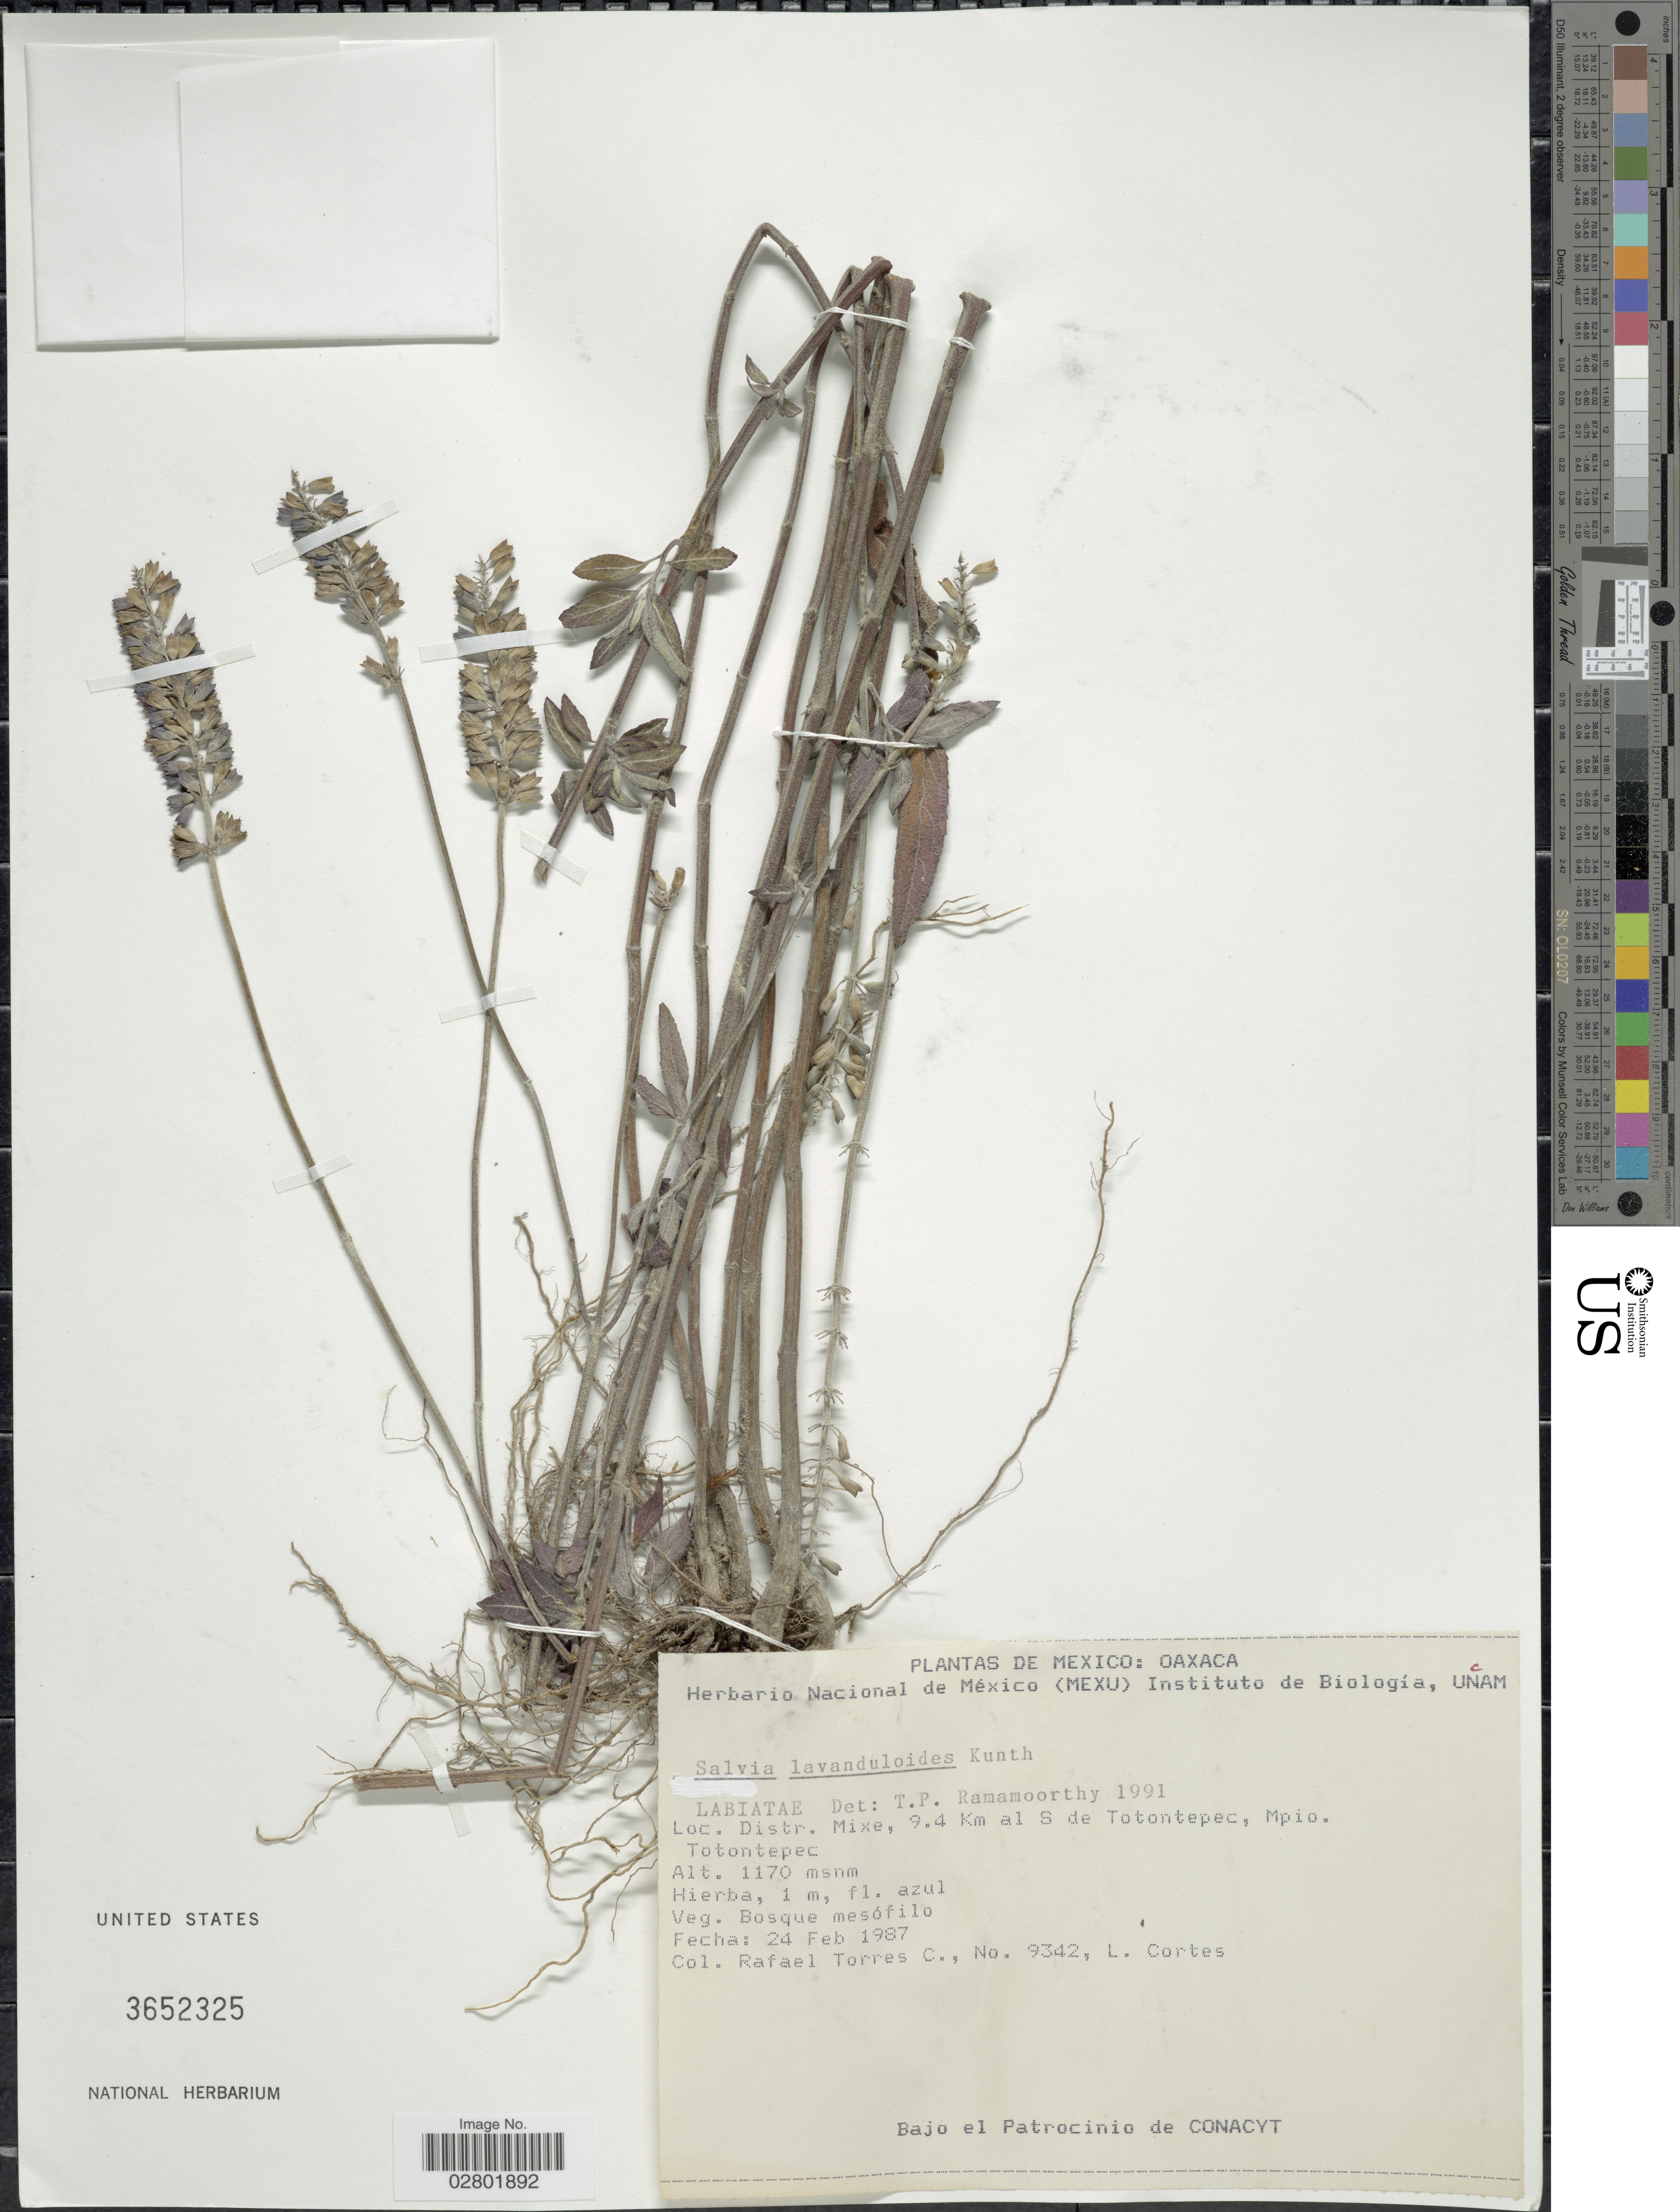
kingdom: Plantae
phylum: Tracheophyta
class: Magnoliopsida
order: Lamiales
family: Lamiaceae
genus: Salvia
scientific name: Salvia lavanduloides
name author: Kunth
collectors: R. Torres C. & L. Cortes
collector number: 9342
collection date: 1987-02-24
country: Mexico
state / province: Oaxaca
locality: Distr. Mixe, 9.4 Km al S de Totontepec, Mpio. Totontepec.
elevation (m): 1170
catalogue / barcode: US 3652325